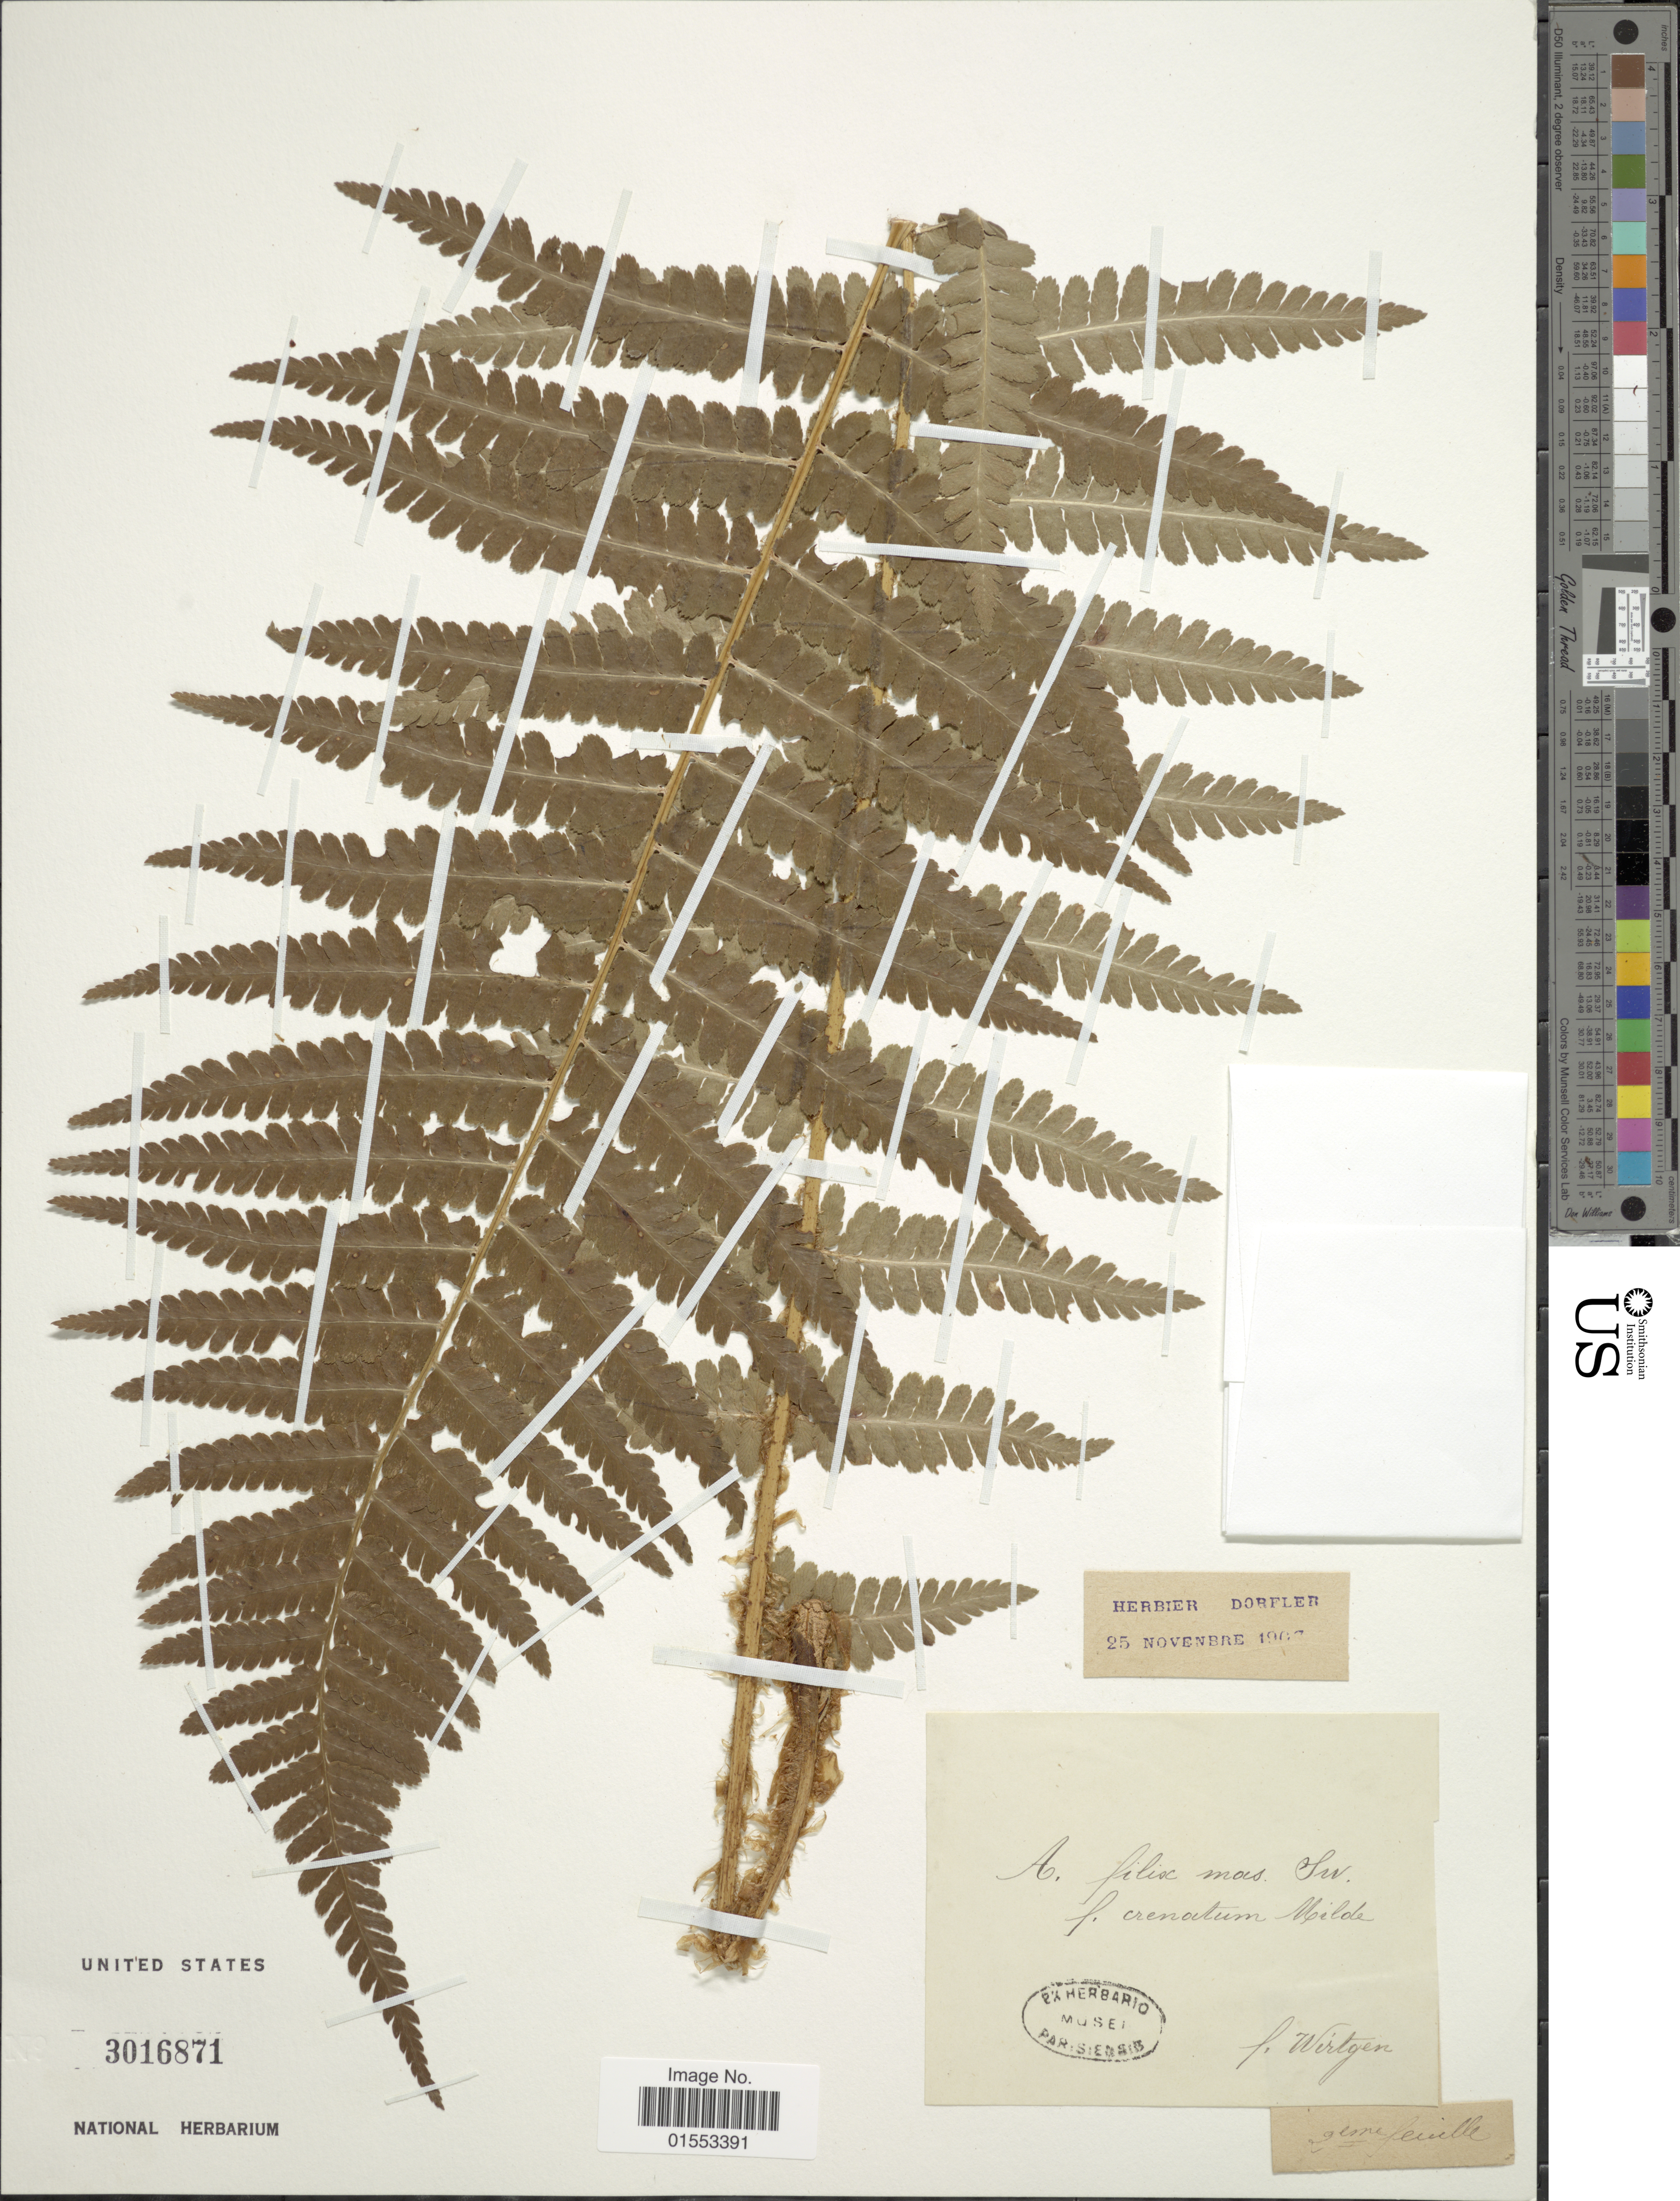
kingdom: Plantae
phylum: Tracheophyta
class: Polypodiopsida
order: Polypodiales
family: Dryopteridaceae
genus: Dryopteris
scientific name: Dryopteris filix-mas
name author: (L.) Schott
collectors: Wirtgen, --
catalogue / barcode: US 3016871